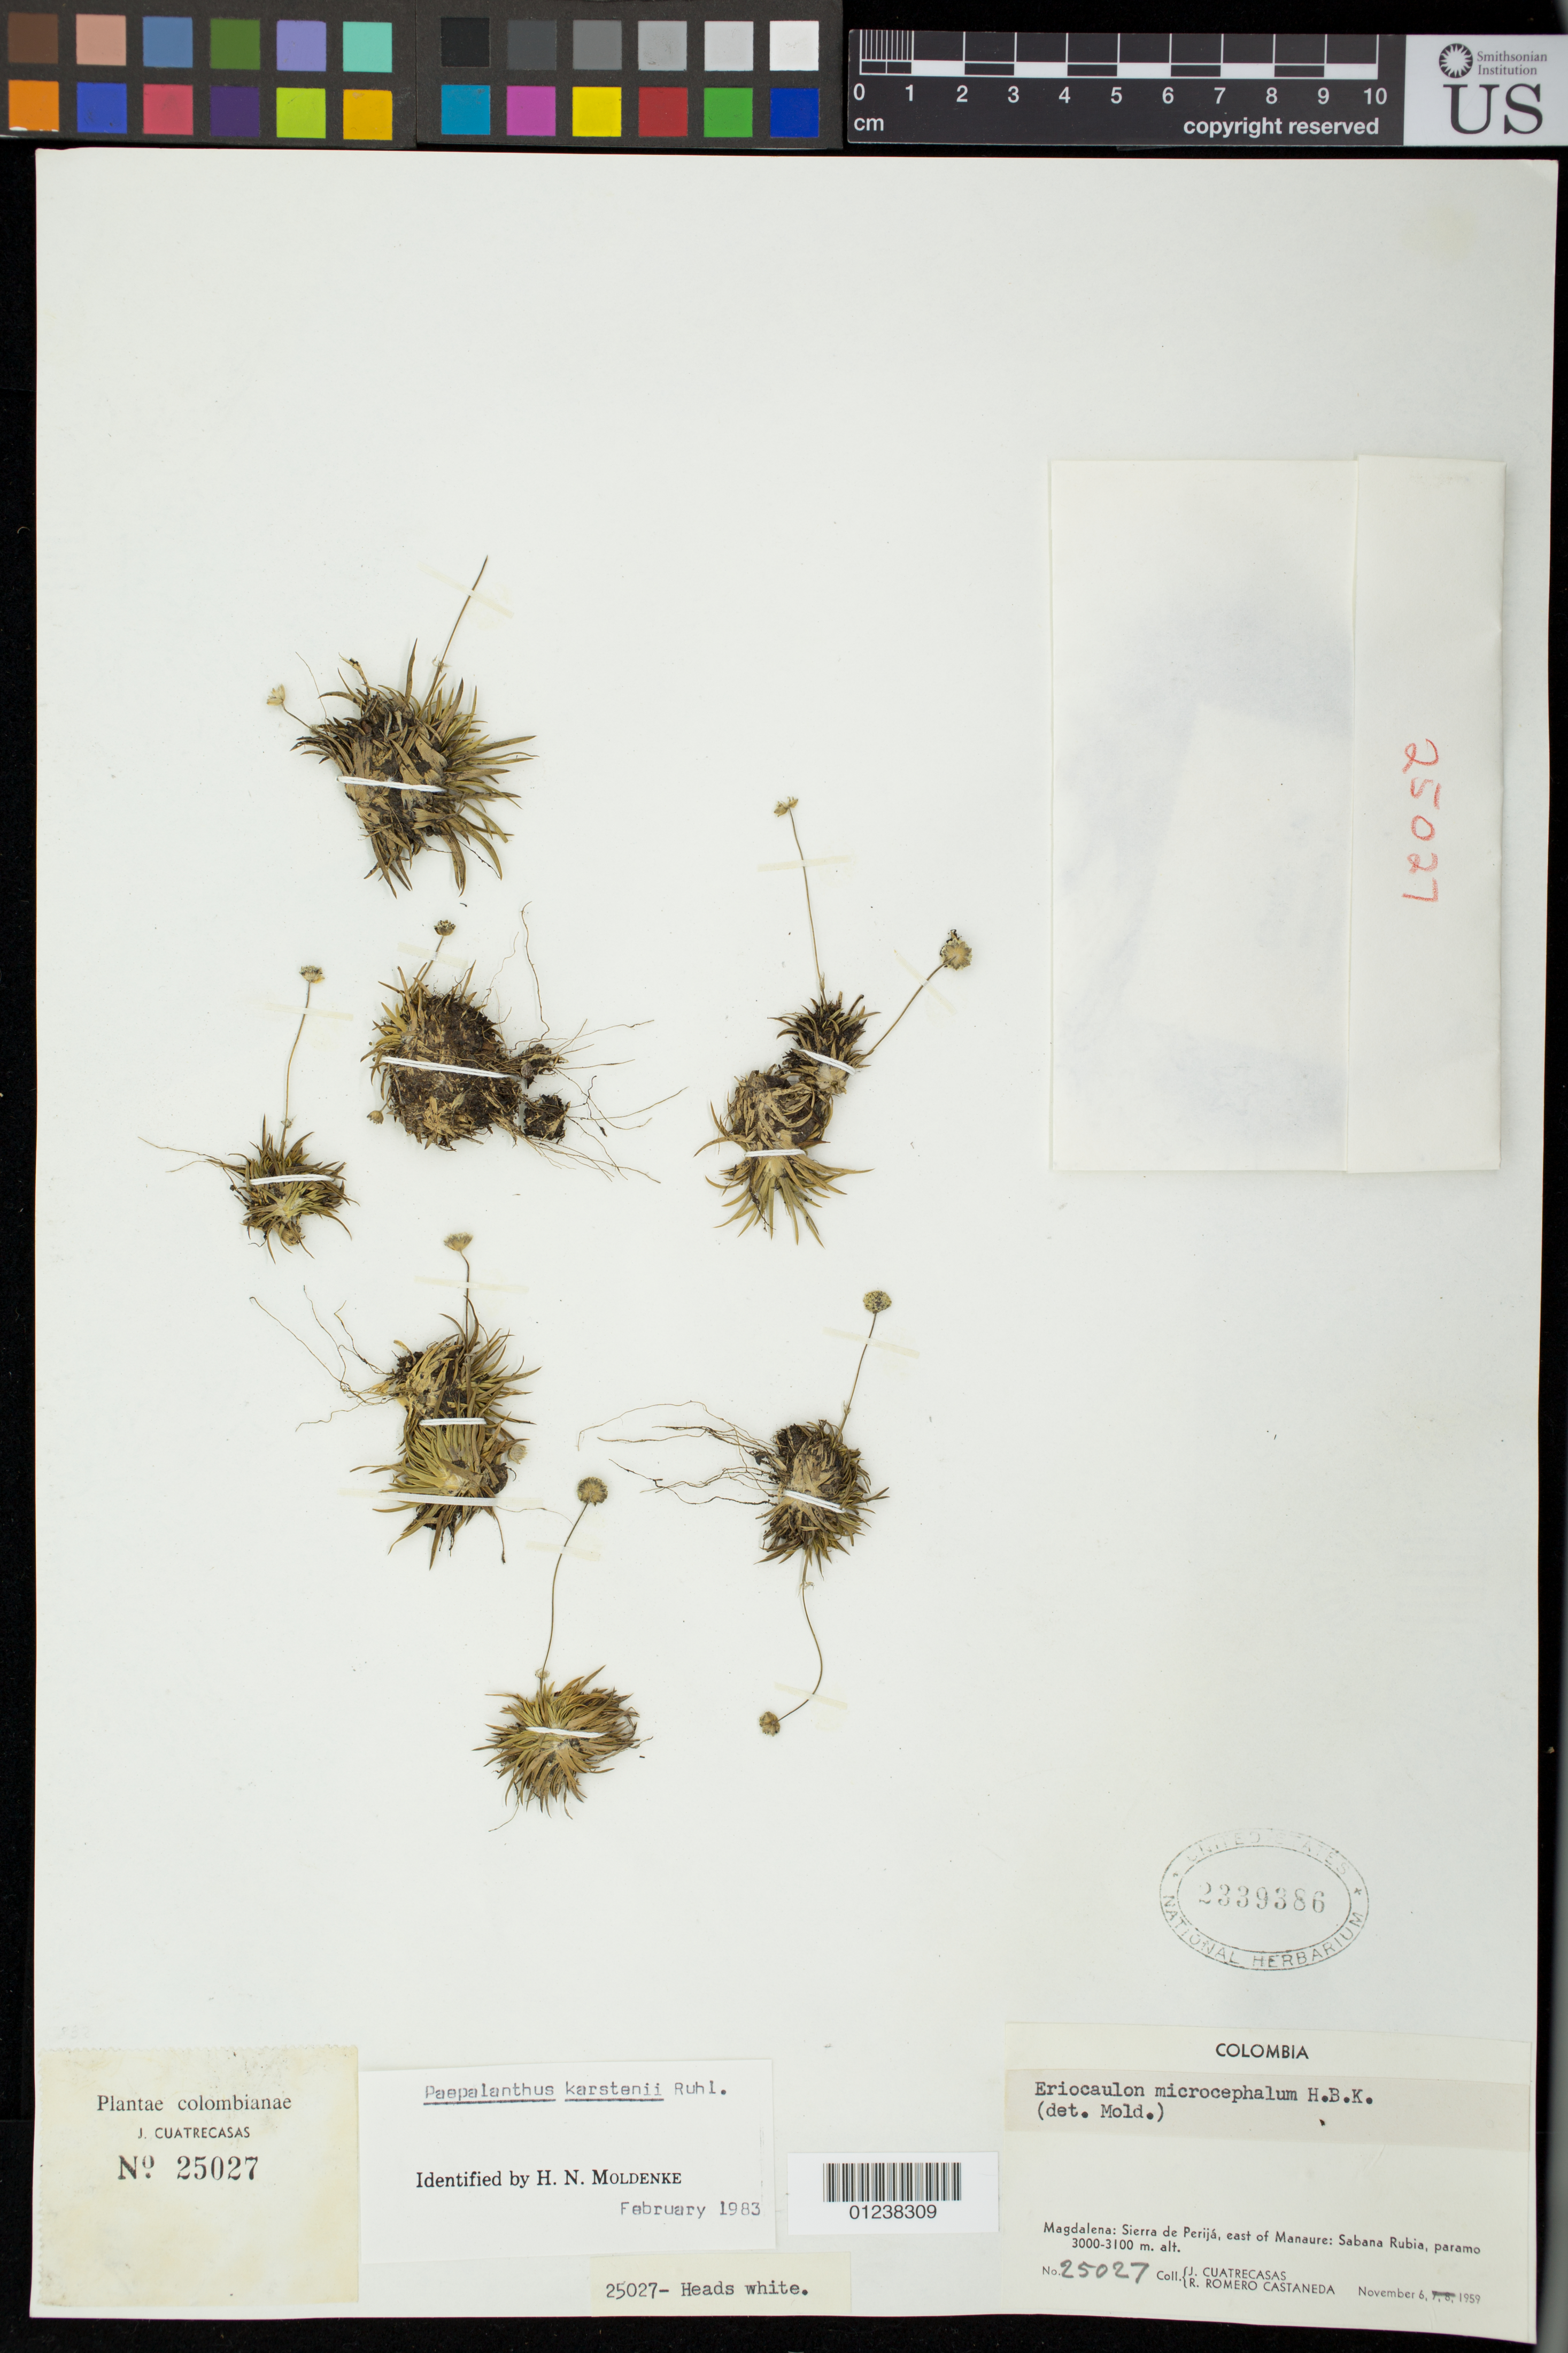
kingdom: Plantae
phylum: Tracheophyta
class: Liliopsida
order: Poales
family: Eriocaulaceae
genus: Paepalanthus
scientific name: Paepalanthus pilosus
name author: (Kunth) Kunth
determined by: Andrino, C. O.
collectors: J. Cuatrecasas & R. Romero Castañeda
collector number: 25027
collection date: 1959-11-08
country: Colombia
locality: Magdalena: Sierra de Perija, eastern of Manaure: Cerro Avion.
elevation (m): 3000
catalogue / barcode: US 2339386